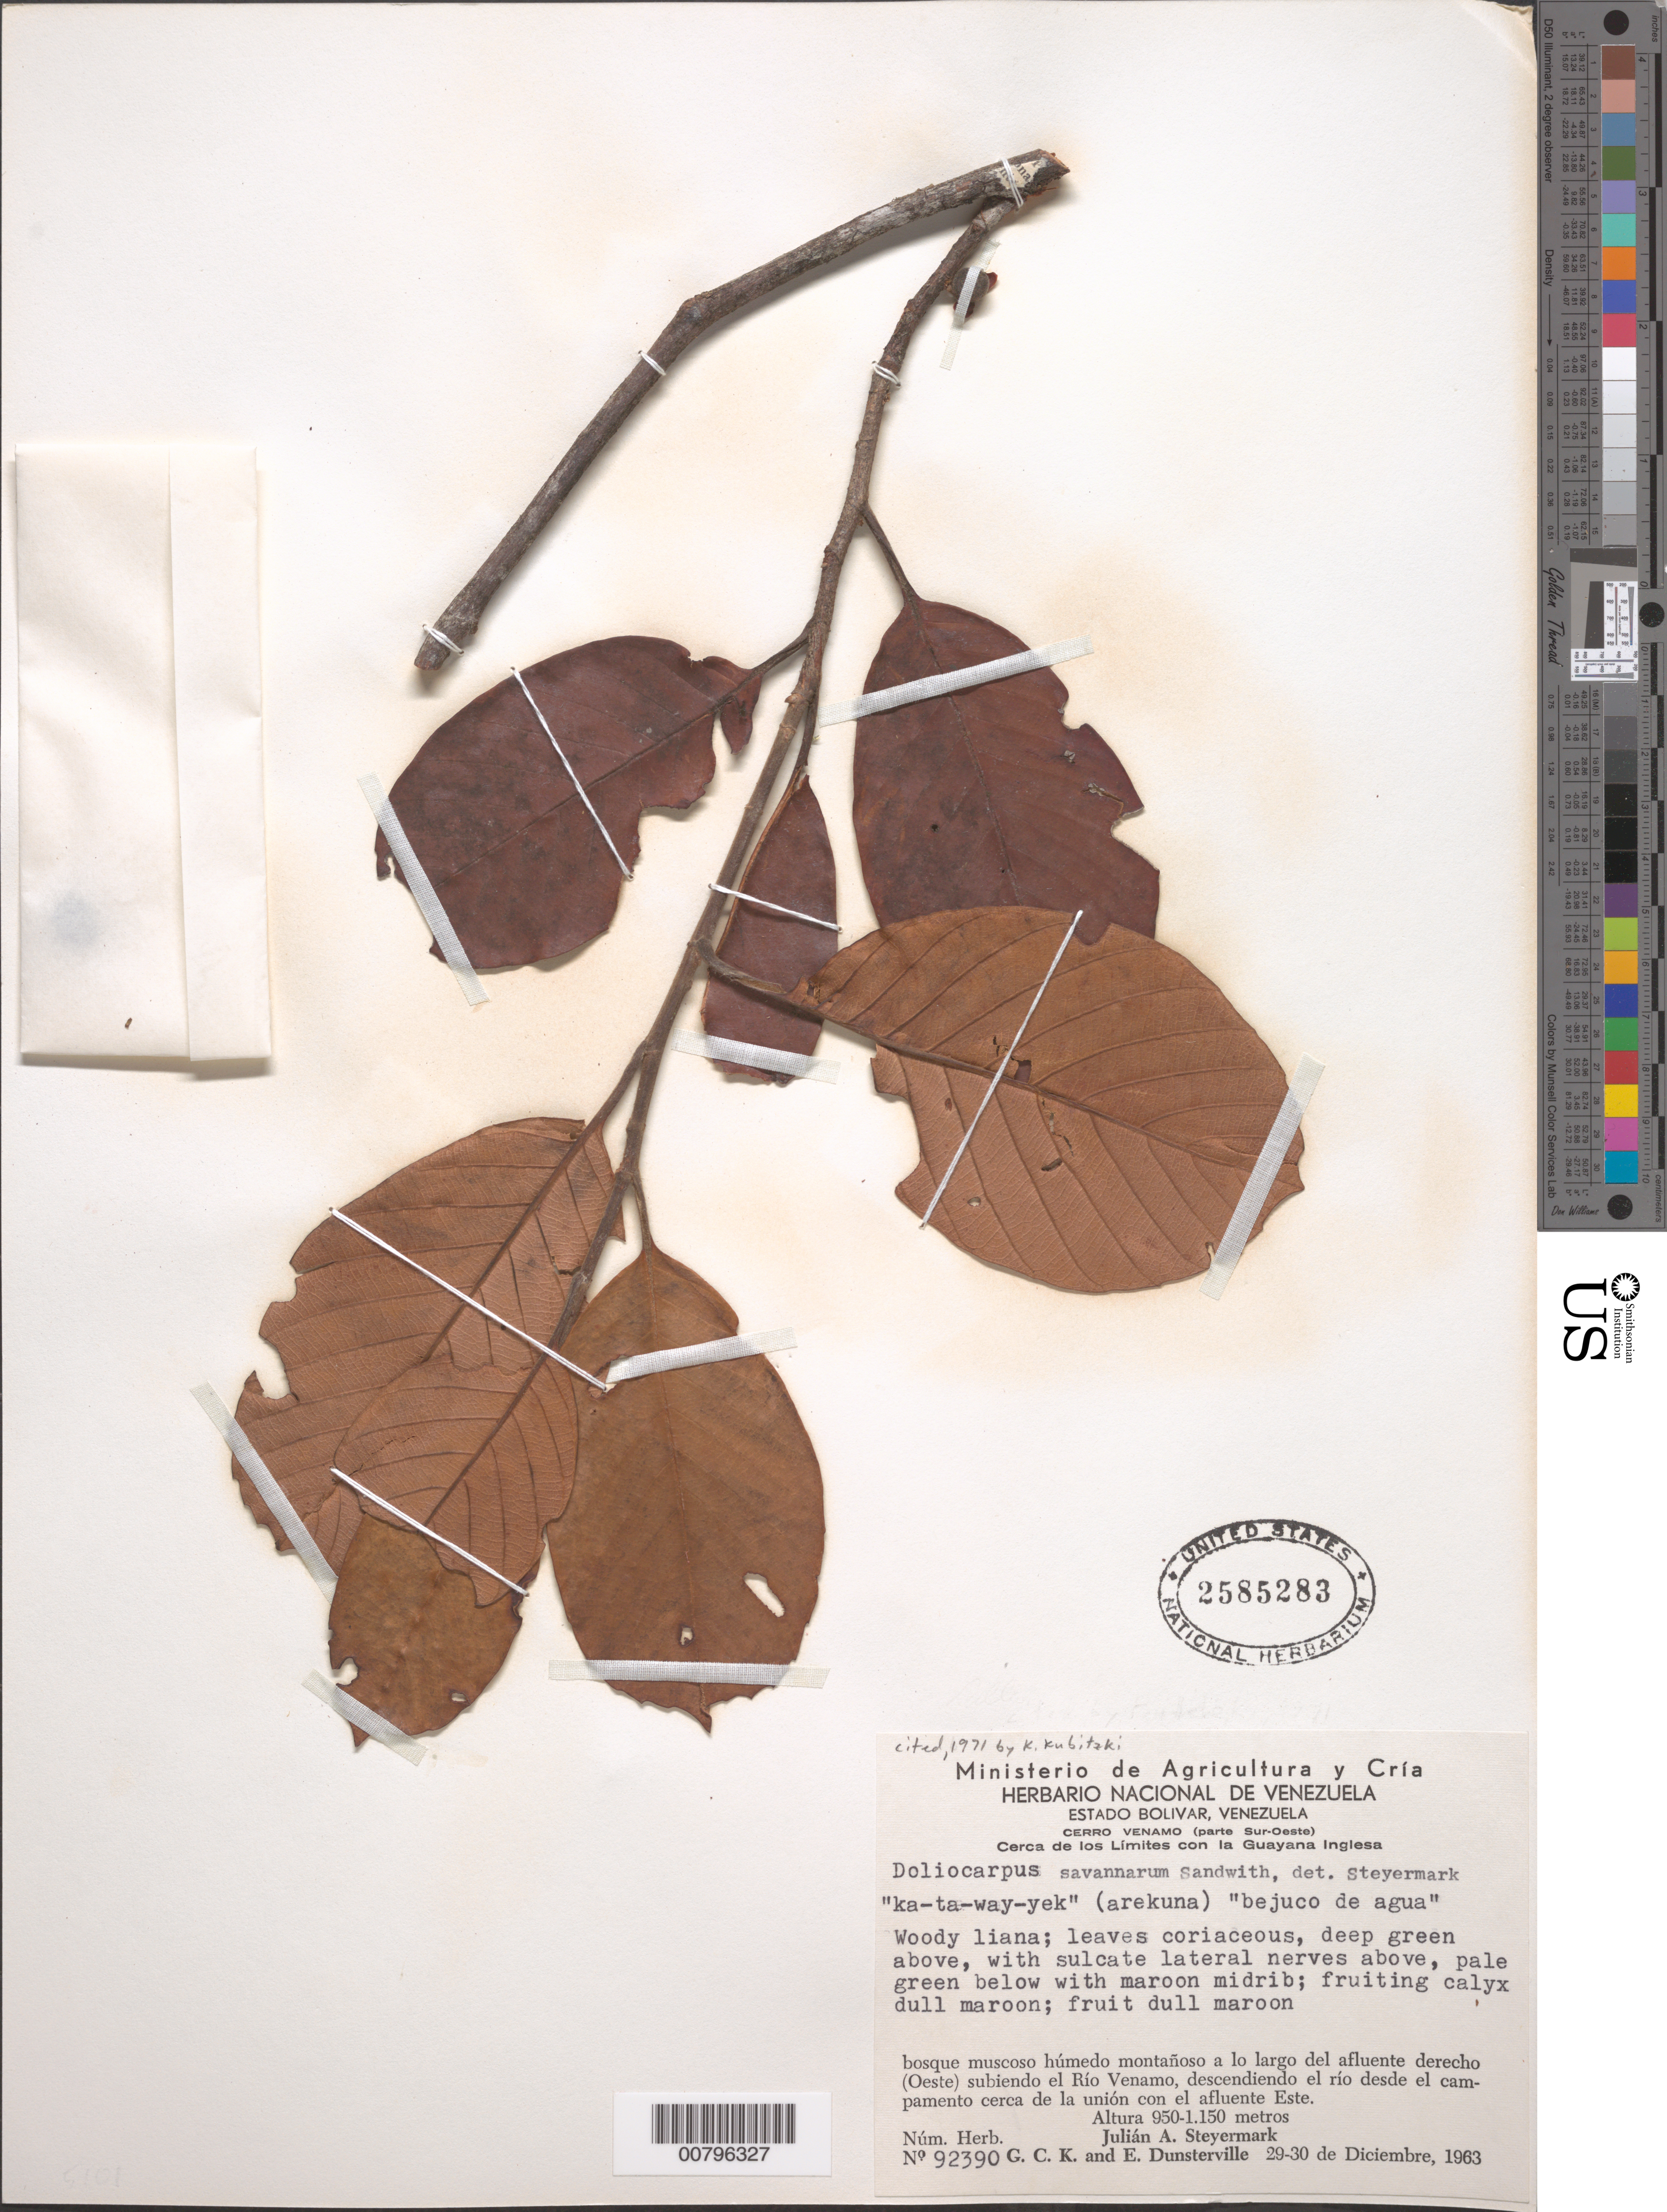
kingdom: Plantae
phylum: Tracheophyta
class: Magnoliopsida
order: Dilleniales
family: Dilleniaceae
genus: Doliocarpus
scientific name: Doliocarpus savannarum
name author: Sandwith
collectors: J. Steyermark, G. C. K. Dunsterville & E. Dunsterville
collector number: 92390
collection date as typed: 29-Dec-63 to 30-Dec-63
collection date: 1963-12-29/1963-12-30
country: Venezuela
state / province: Bolívar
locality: Cerro Venamo, Río Venamo, descendiendo el río desde el campamento cerca de la union con el afluente Este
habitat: Bosque muscoso humedo montanoso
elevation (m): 950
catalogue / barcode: US 2585283